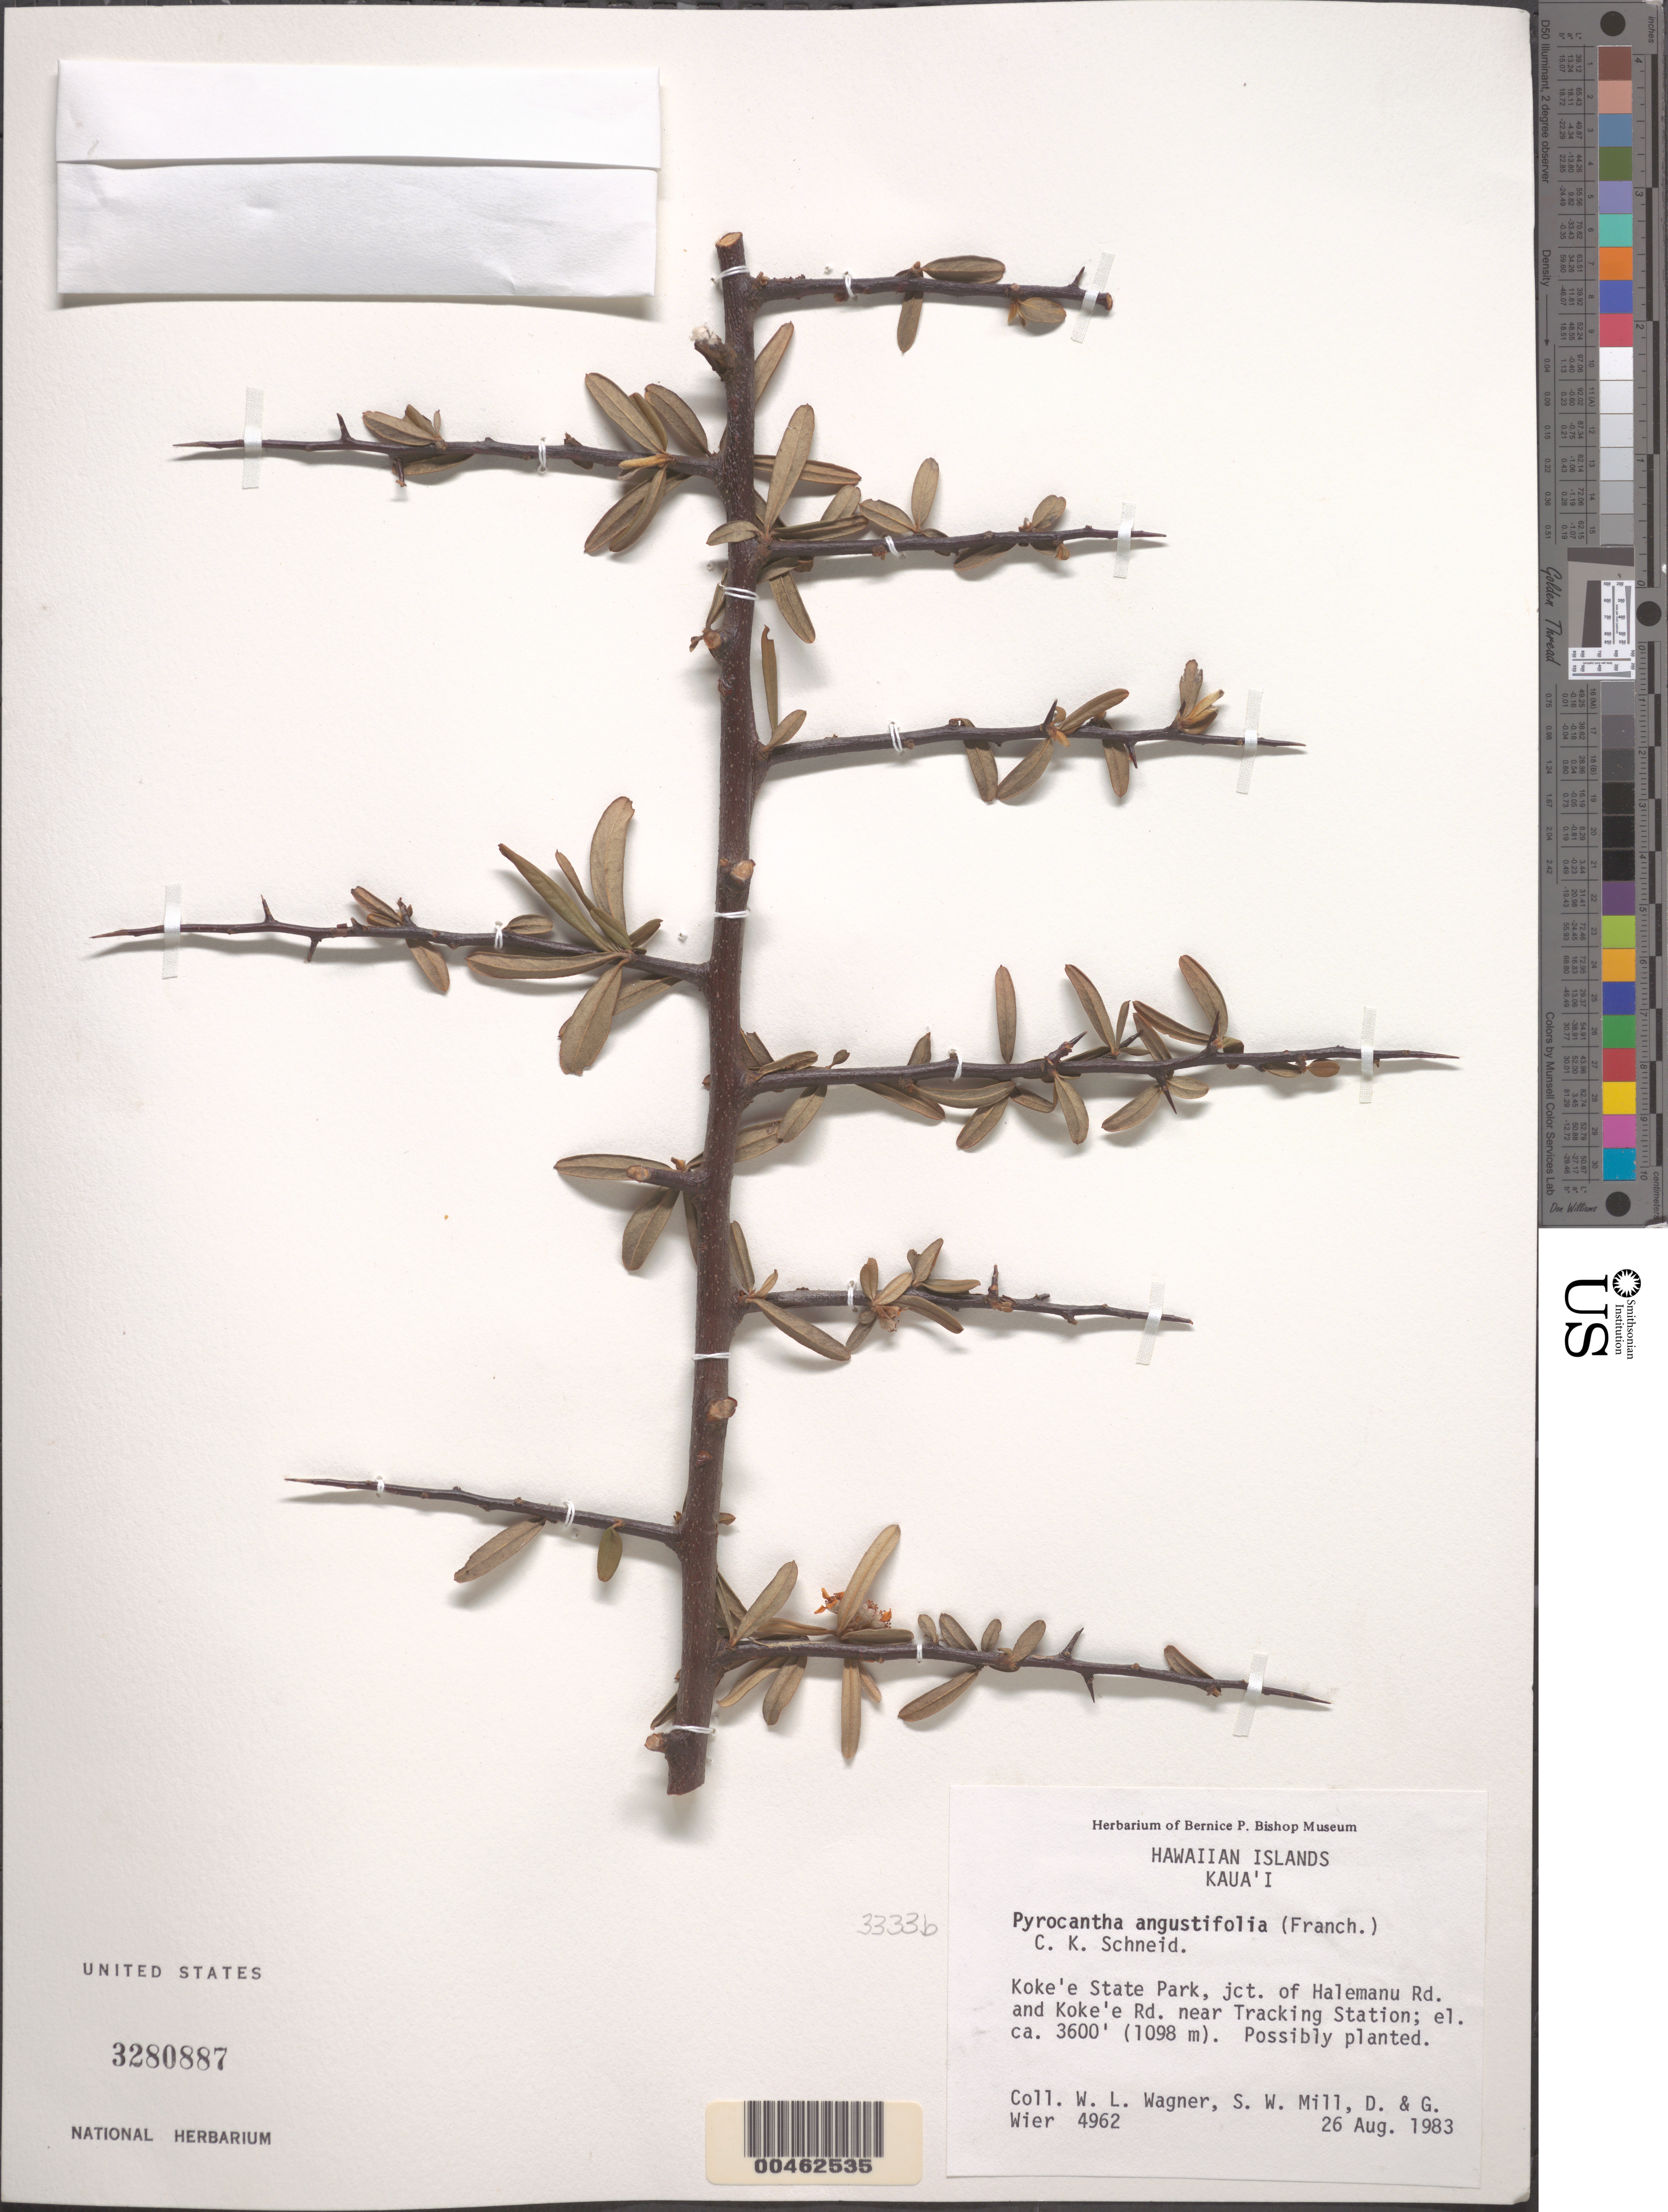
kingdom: Plantae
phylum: Tracheophyta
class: Magnoliopsida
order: Rosales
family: Rosaceae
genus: Pyracantha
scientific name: Pyracantha angustifolia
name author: C.K. Schneid.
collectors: W. L. Wagner, S. W. Miller, D. Wier & G. Wier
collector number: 4962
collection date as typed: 26 Aug 1983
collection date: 1983-08-26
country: United States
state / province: Hawaii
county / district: Kauai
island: Kaua'i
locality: Kokee State Park, jct. of Hamenau Rd. and Kokee Rd. near tracking station.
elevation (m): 1098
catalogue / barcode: US 3280887